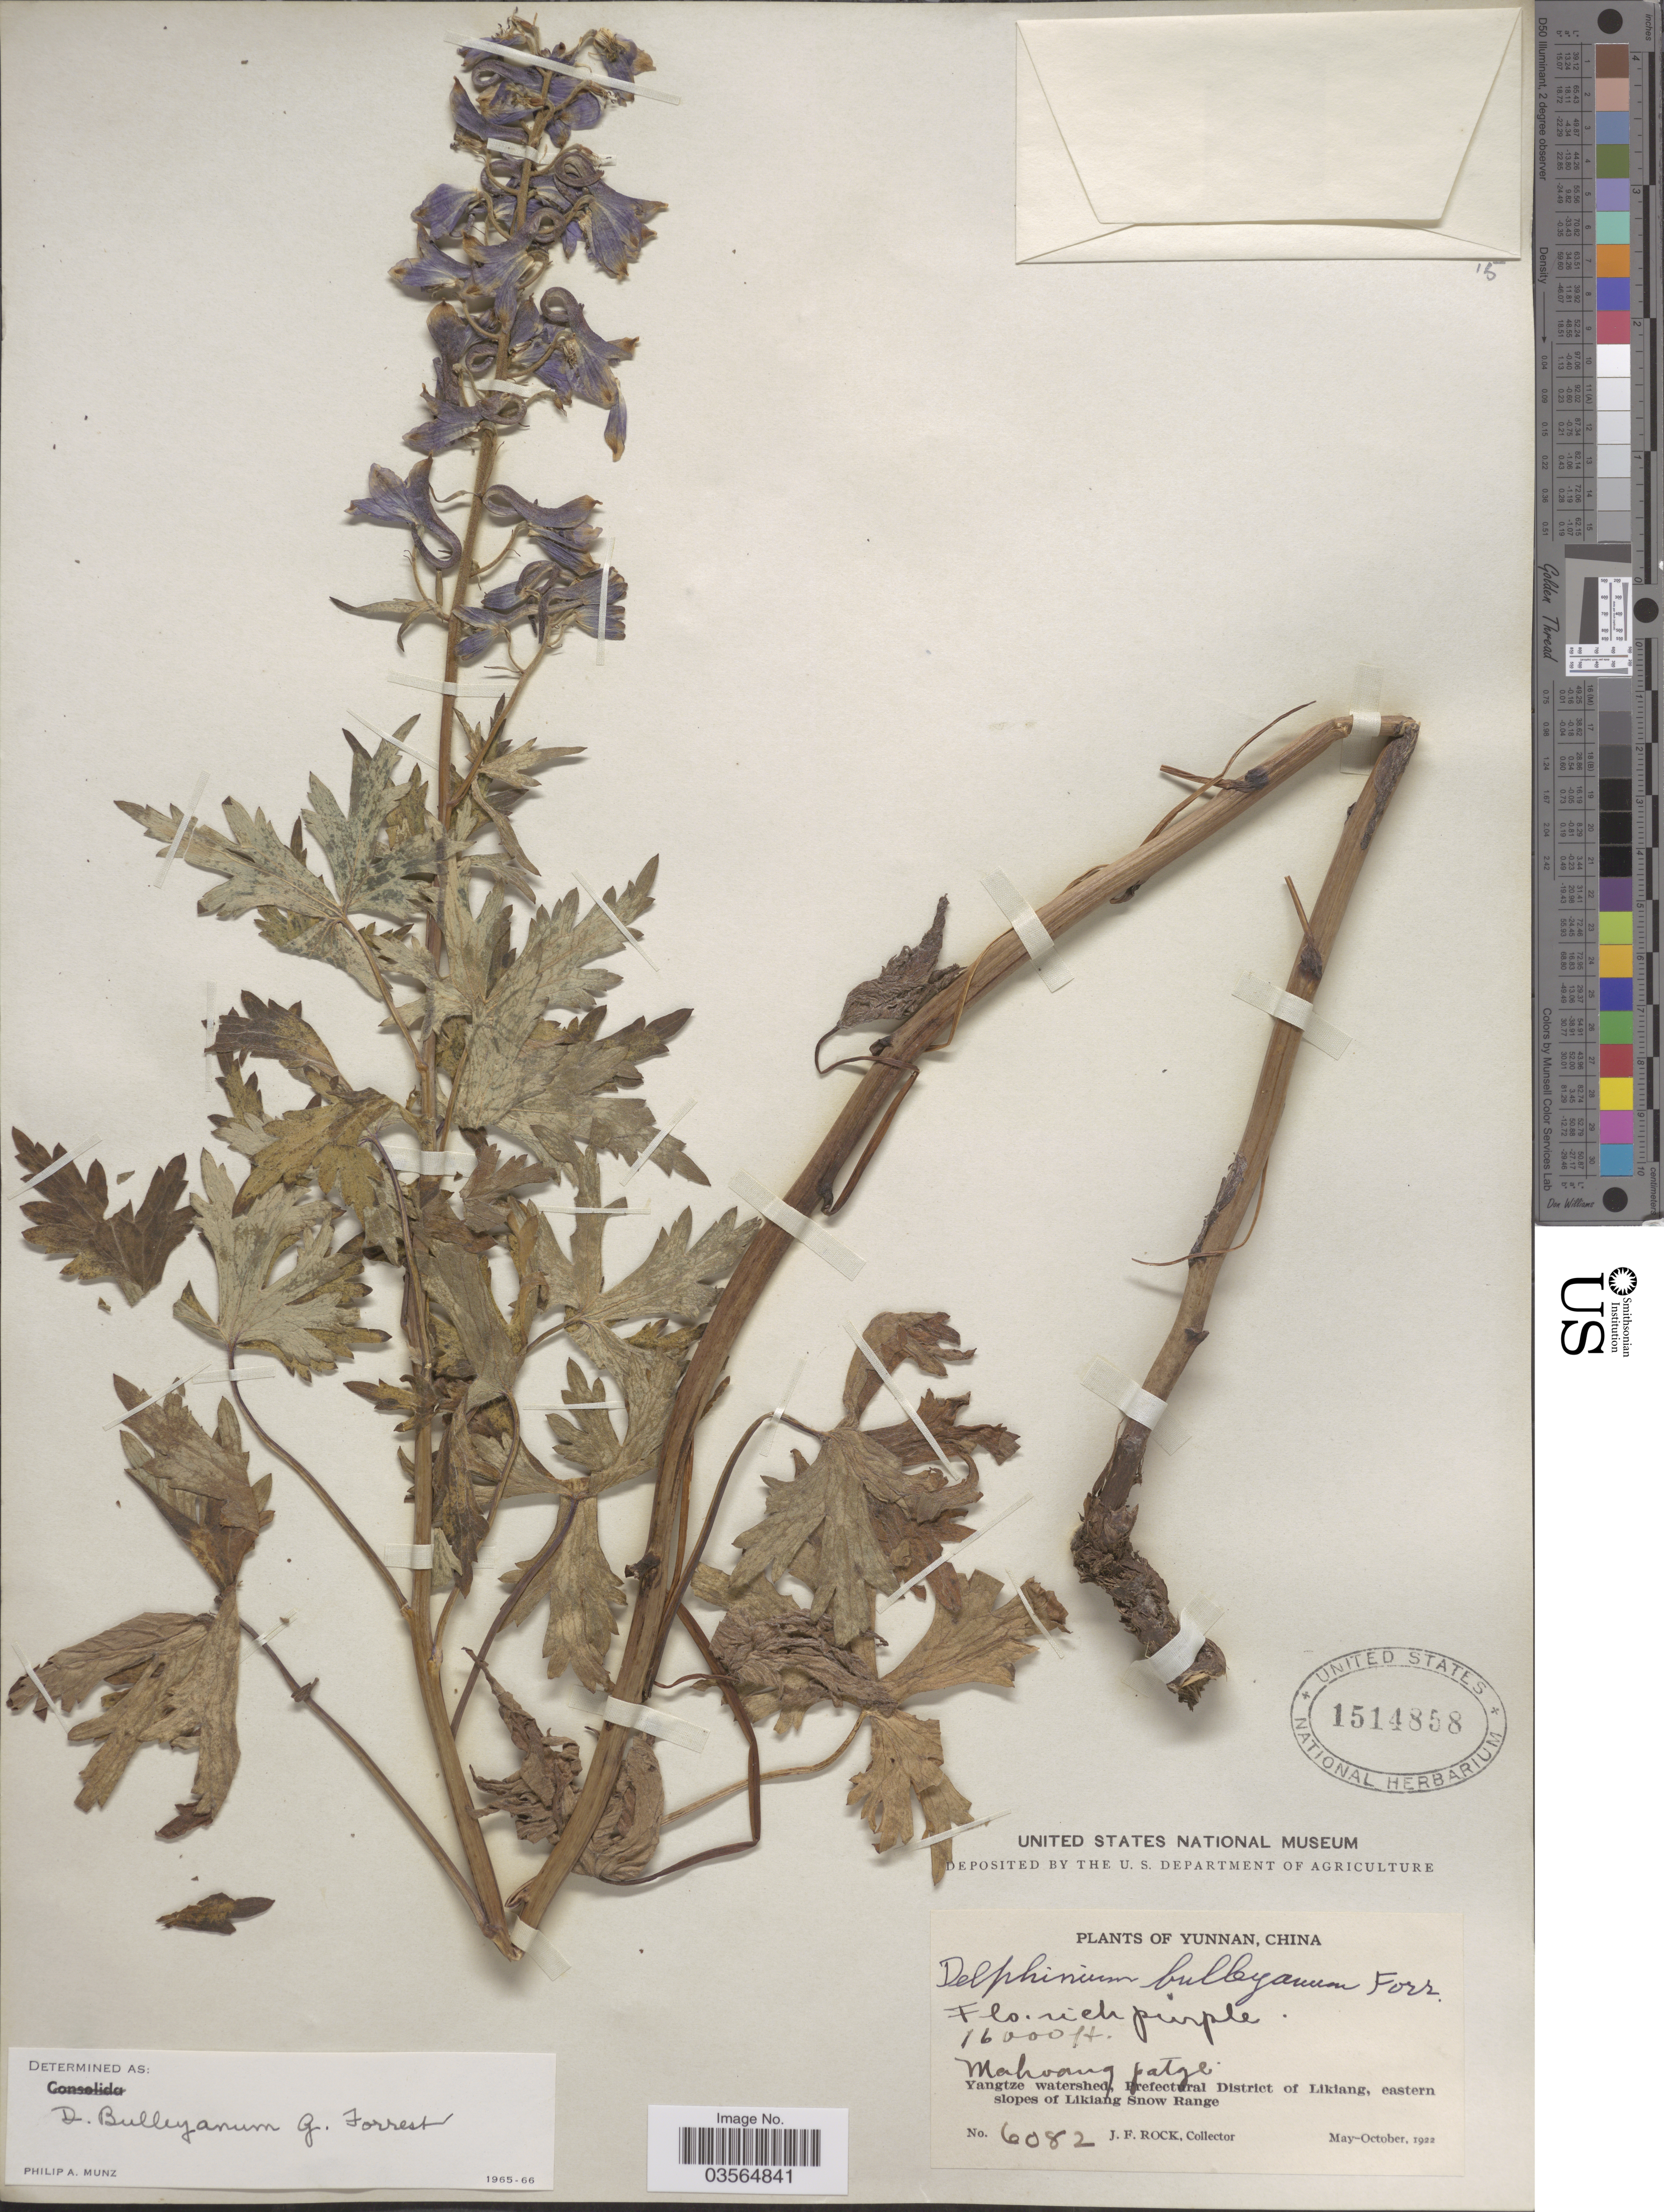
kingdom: Plantae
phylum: Tracheophyta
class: Magnoliopsida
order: Ranunculales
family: Ranunculaceae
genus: Delphinium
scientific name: Delphinium bulleyanum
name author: Forrest ex Diels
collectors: J. Rock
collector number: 6082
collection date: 1922-05/1922-10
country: China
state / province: Yunnan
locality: Mahoang patze. Yangtze watershed, Prefectural District of Likiang, eastern slopes of Likiang Snow Range.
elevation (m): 4877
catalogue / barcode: US 1514858